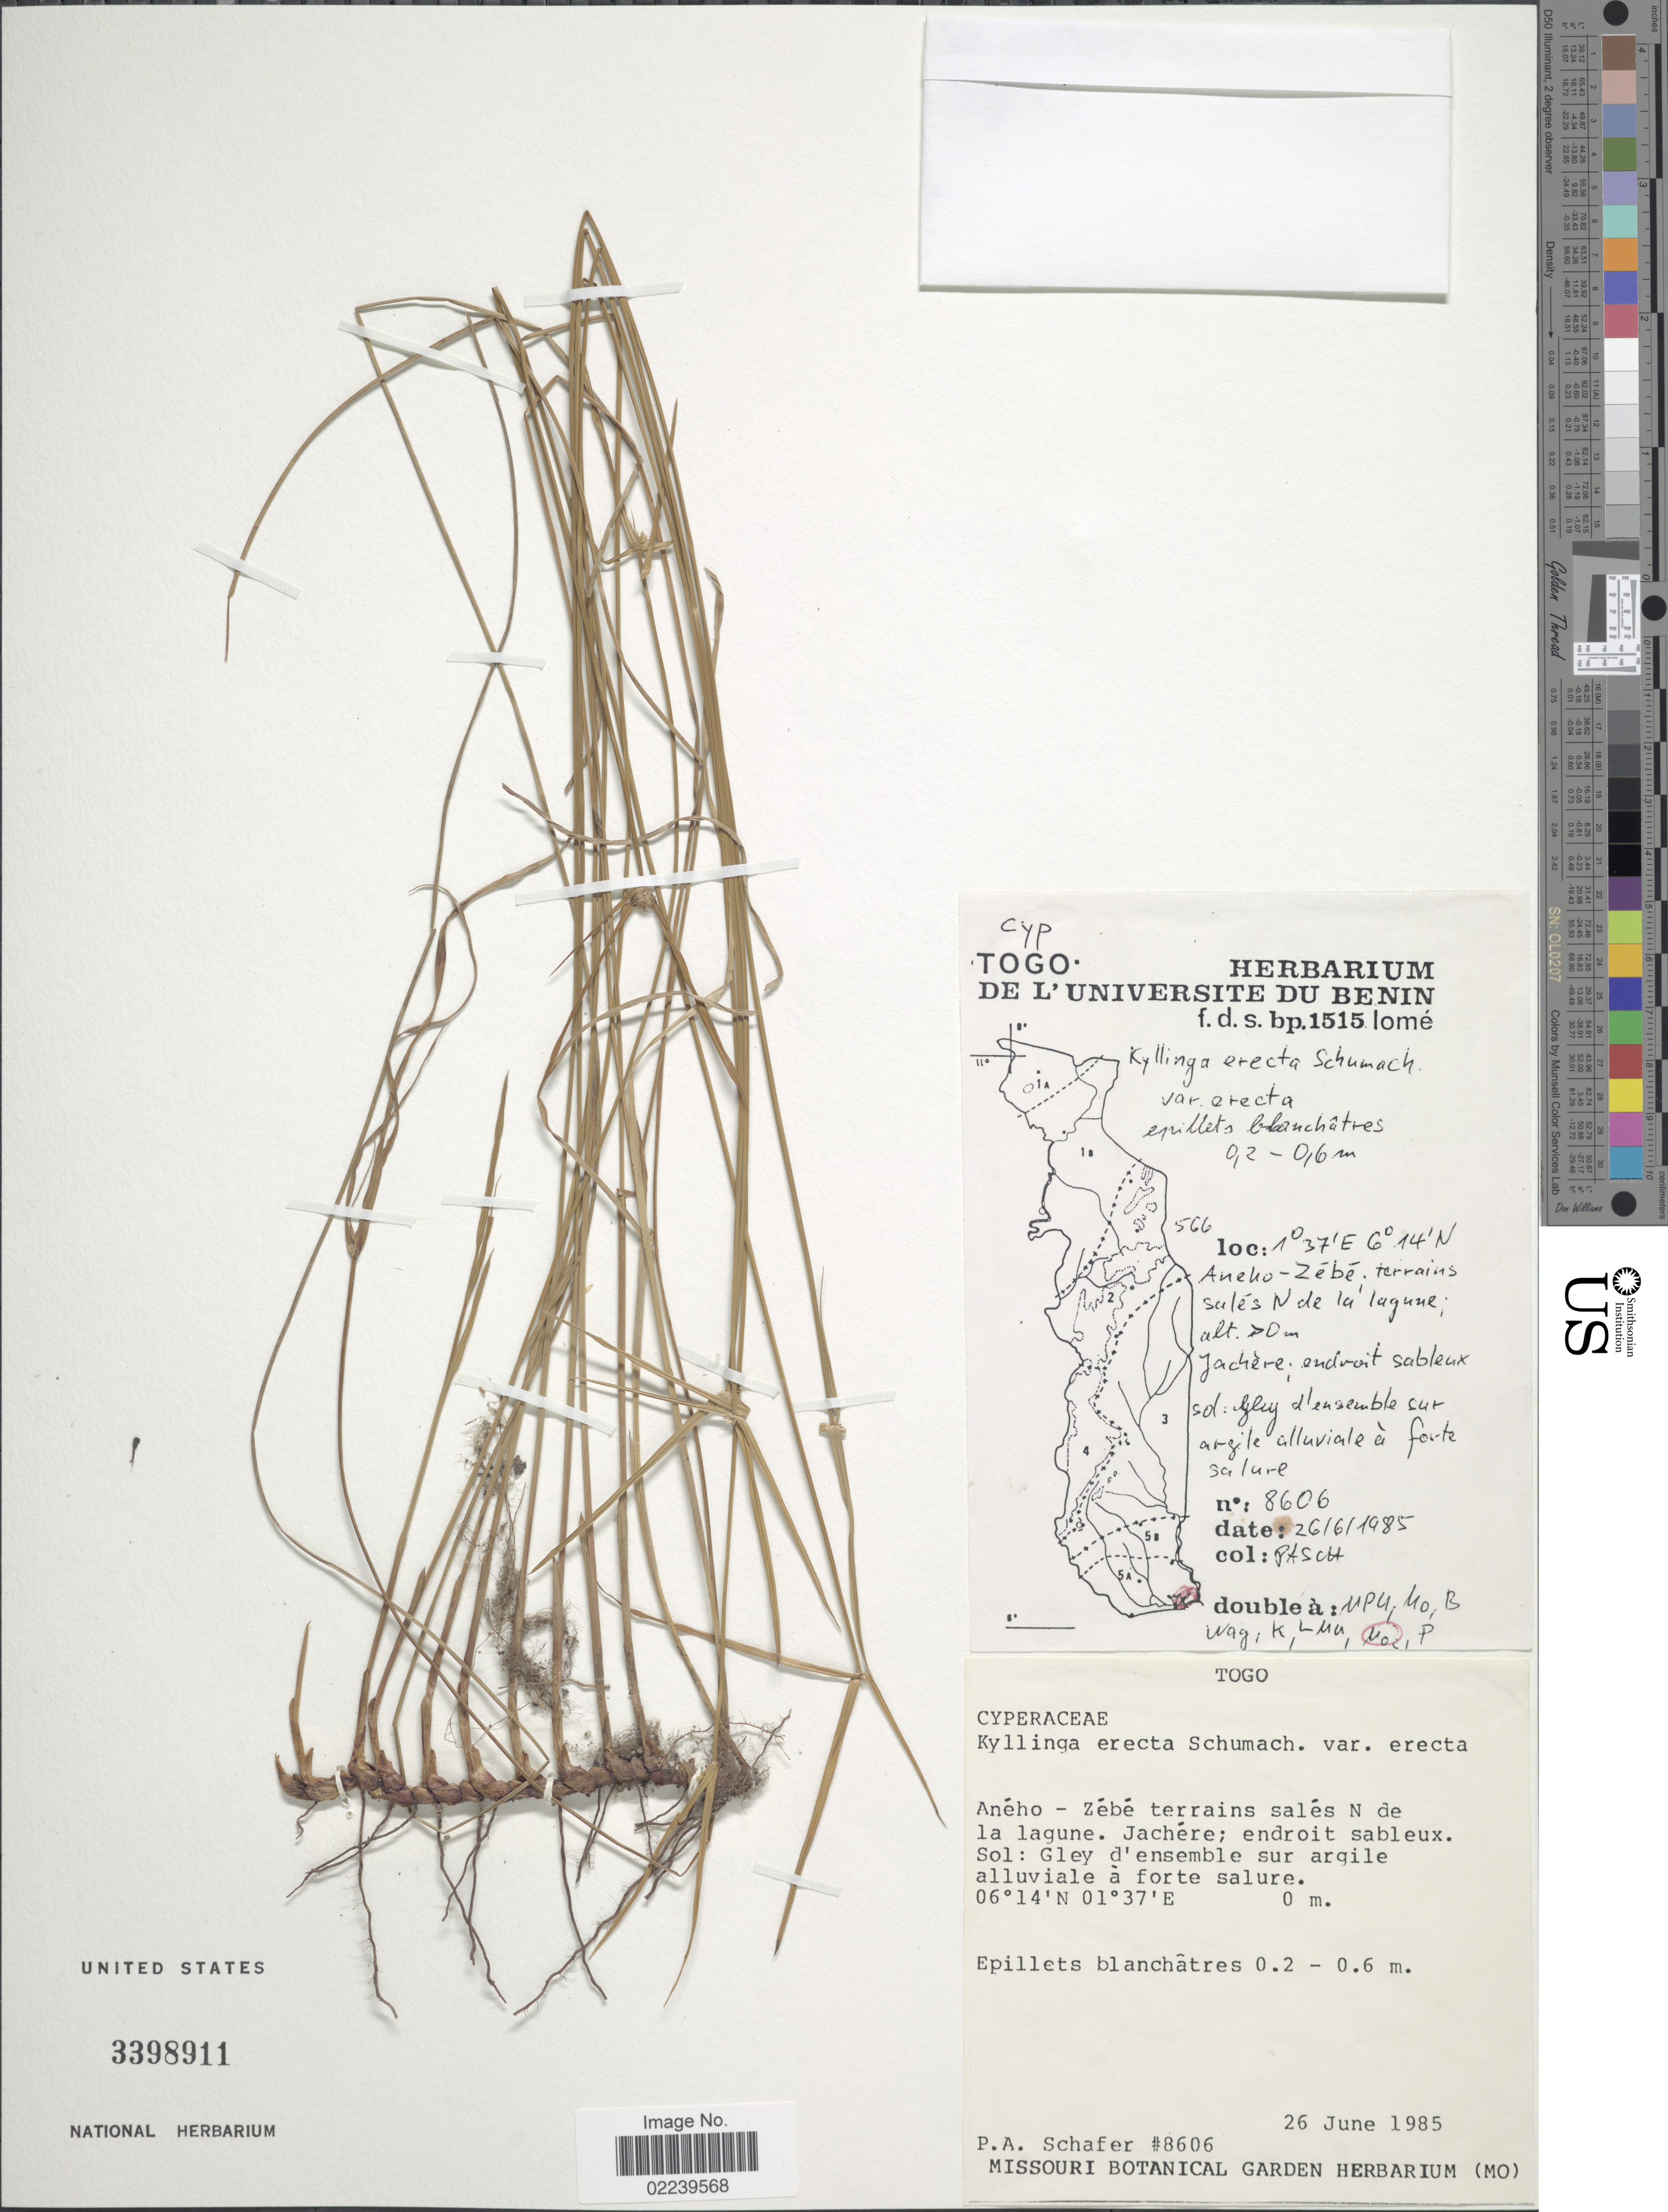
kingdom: Plantae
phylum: Tracheophyta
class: Liliopsida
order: Poales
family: Cyperaceae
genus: Cyperus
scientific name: Cyperus sp.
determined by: Strong, Mark T., (BOT), Smithsonian Institution - National Museum of Natural History (UNITED STATES)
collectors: P. Schafer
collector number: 8606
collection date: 1985-06-26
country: Togo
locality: Aneho - Zebe terrains sales N de la Lagune. Jachere; endroit sablieux. Sol.: Gley d'ensemble sur argile alluviale a forte salure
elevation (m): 0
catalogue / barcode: US 3398911